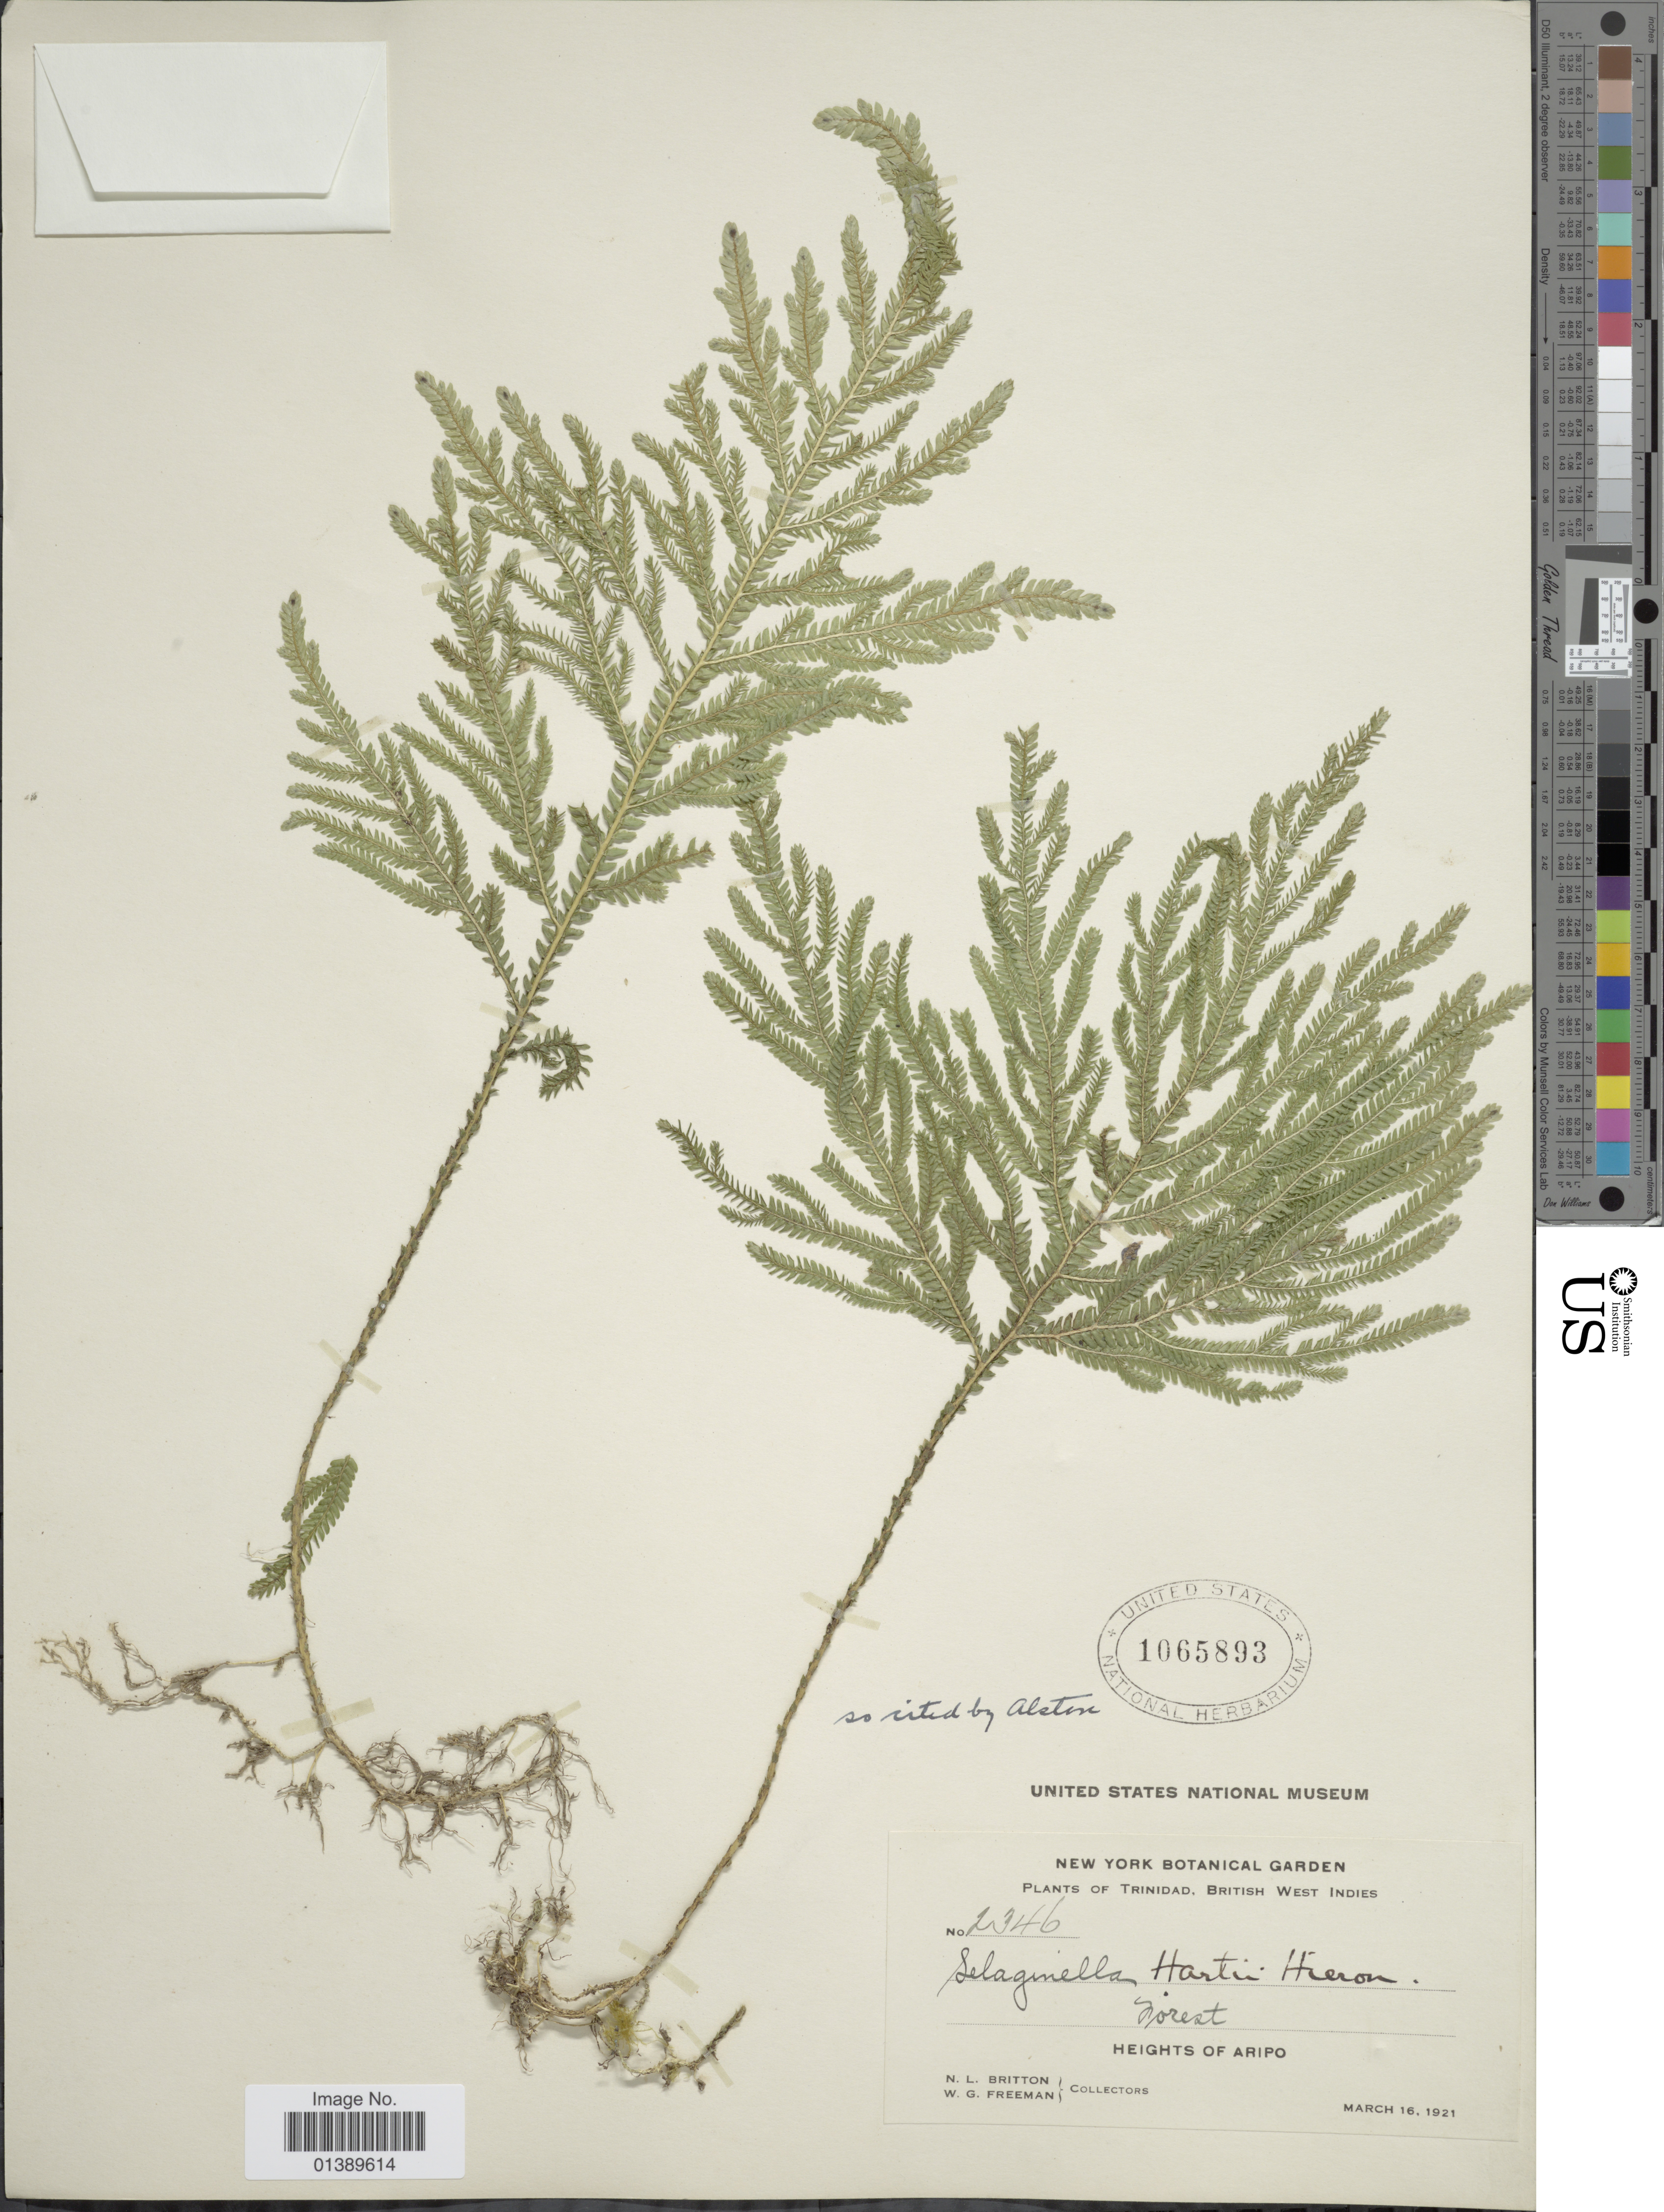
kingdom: Plantae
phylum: Tracheophyta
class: Lycopodiopsida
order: Selaginellales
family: Selaginellaceae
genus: Selaginella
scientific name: Selaginella hartii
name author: Hieron.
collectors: N. Britton & W. Freeman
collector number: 2346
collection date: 1921-03-16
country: Trinidad and Tobago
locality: Trinidad, British West Indies, Heights of Aripo.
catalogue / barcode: US 1065893